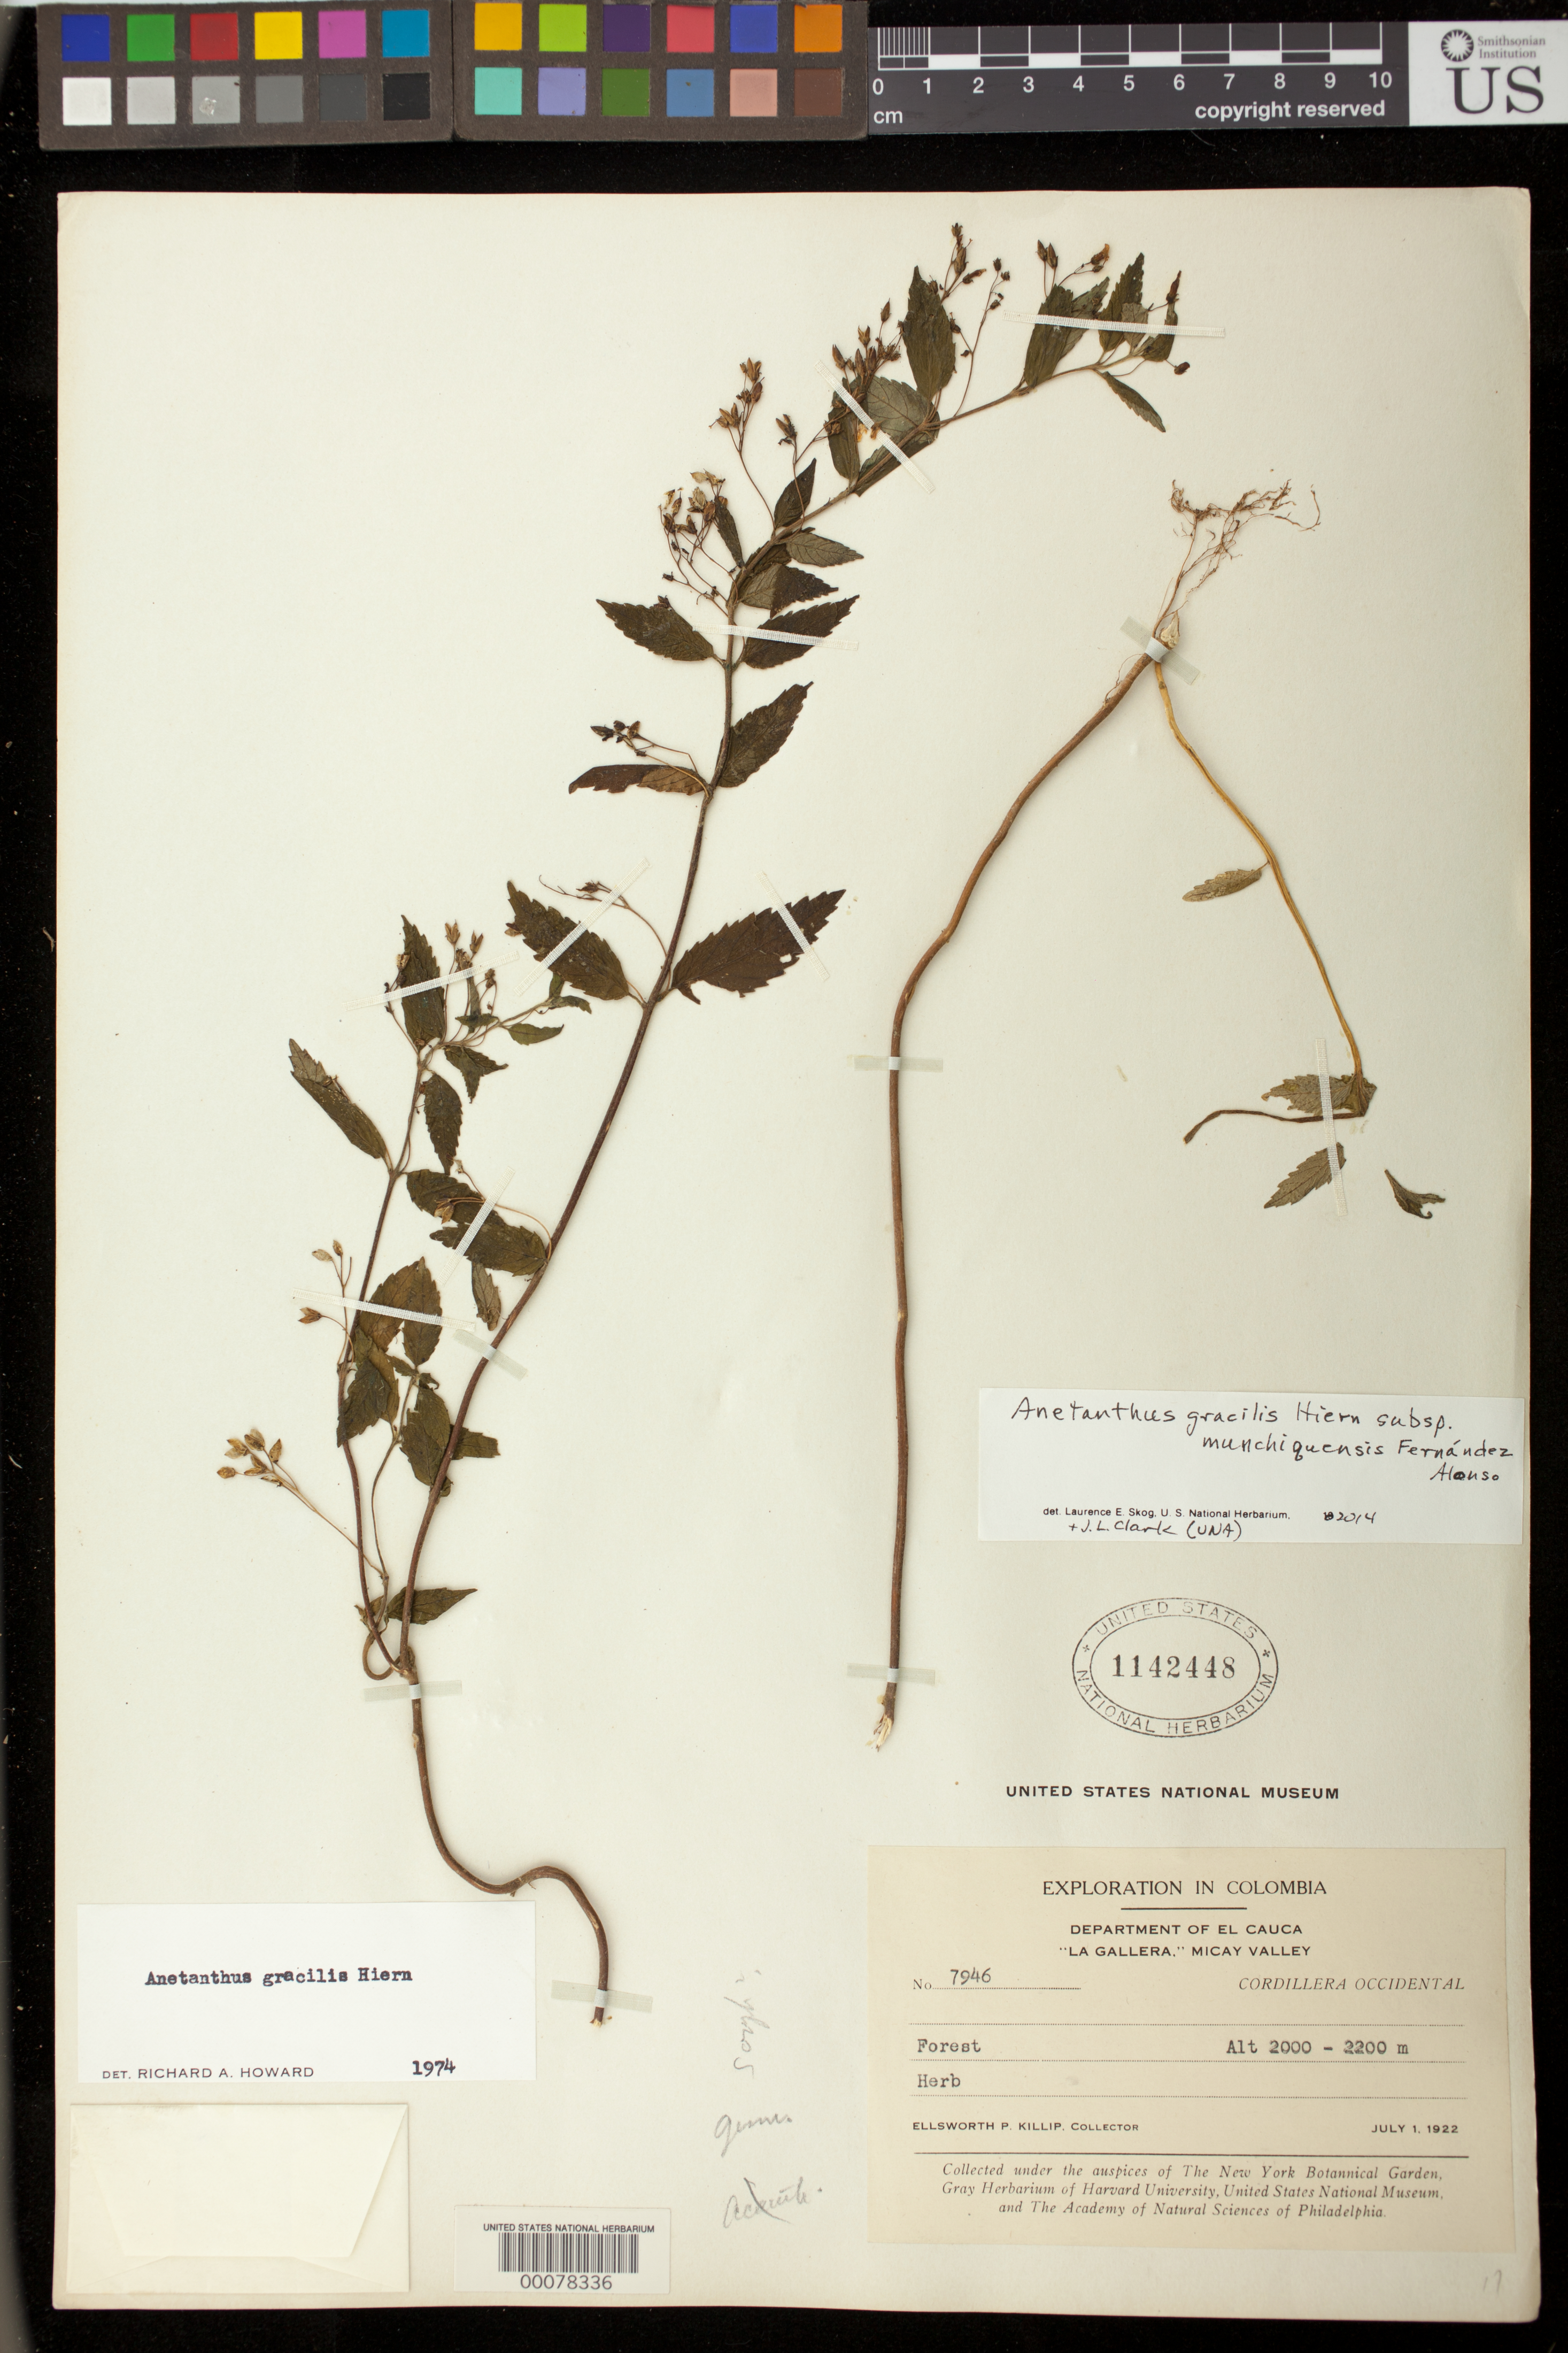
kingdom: Plantae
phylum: Tracheophyta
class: Magnoliopsida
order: Lamiales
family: Gesneriaceae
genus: Anetanthus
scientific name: Anetanthus gracilis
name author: Hiern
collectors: E. P. Killip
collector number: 7946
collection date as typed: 01 Jul 1922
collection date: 1922-07-01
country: Colombia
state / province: Cauca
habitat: Forest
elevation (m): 2000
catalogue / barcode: US 1142448